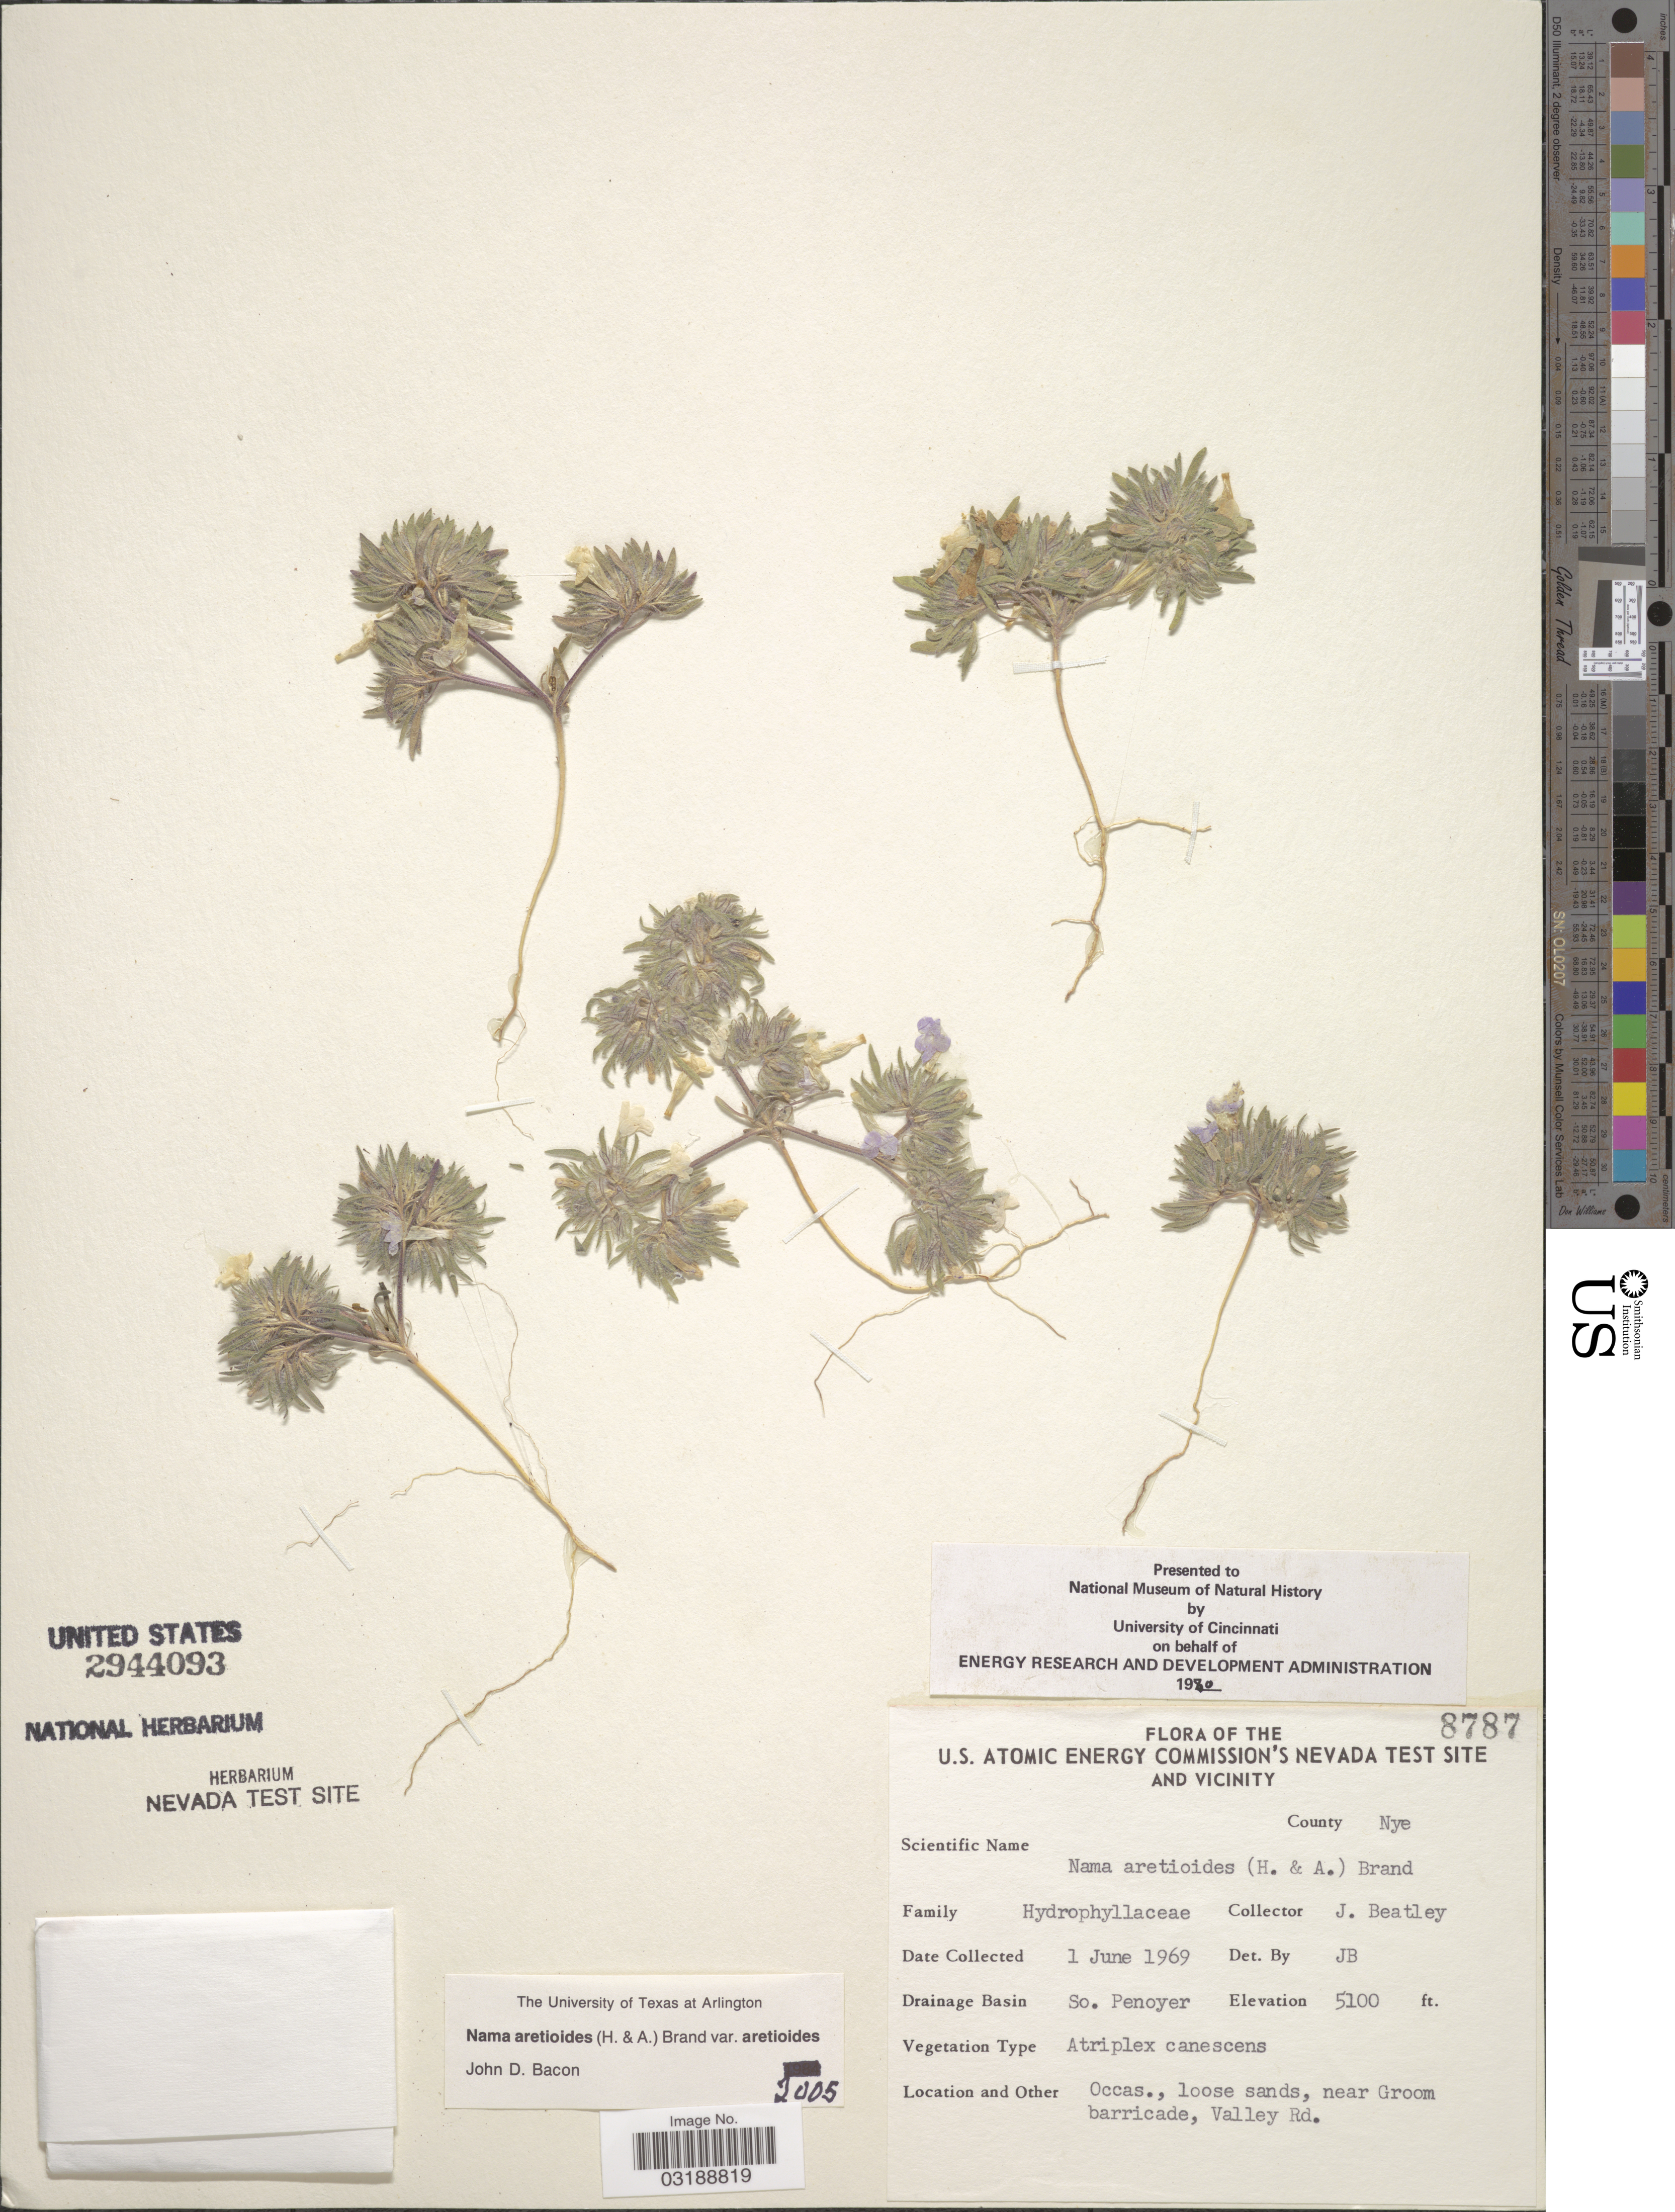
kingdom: Plantae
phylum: Tracheophyta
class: Magnoliopsida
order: Boraginales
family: Namaceae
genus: Nama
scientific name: Nama aretioides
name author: (Hook. & Arn.) Brand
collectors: J. C. Beatley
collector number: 8787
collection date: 1969-06-01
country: United States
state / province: Nevada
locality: U.S. Atomic Energy Commission's Nevada Test Site and Vicinity. County Nye. Drainage Basin So. Penoyer. Occas., loose sands, near Groom barricade, Valley Rd.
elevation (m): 1554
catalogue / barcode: US 2944093